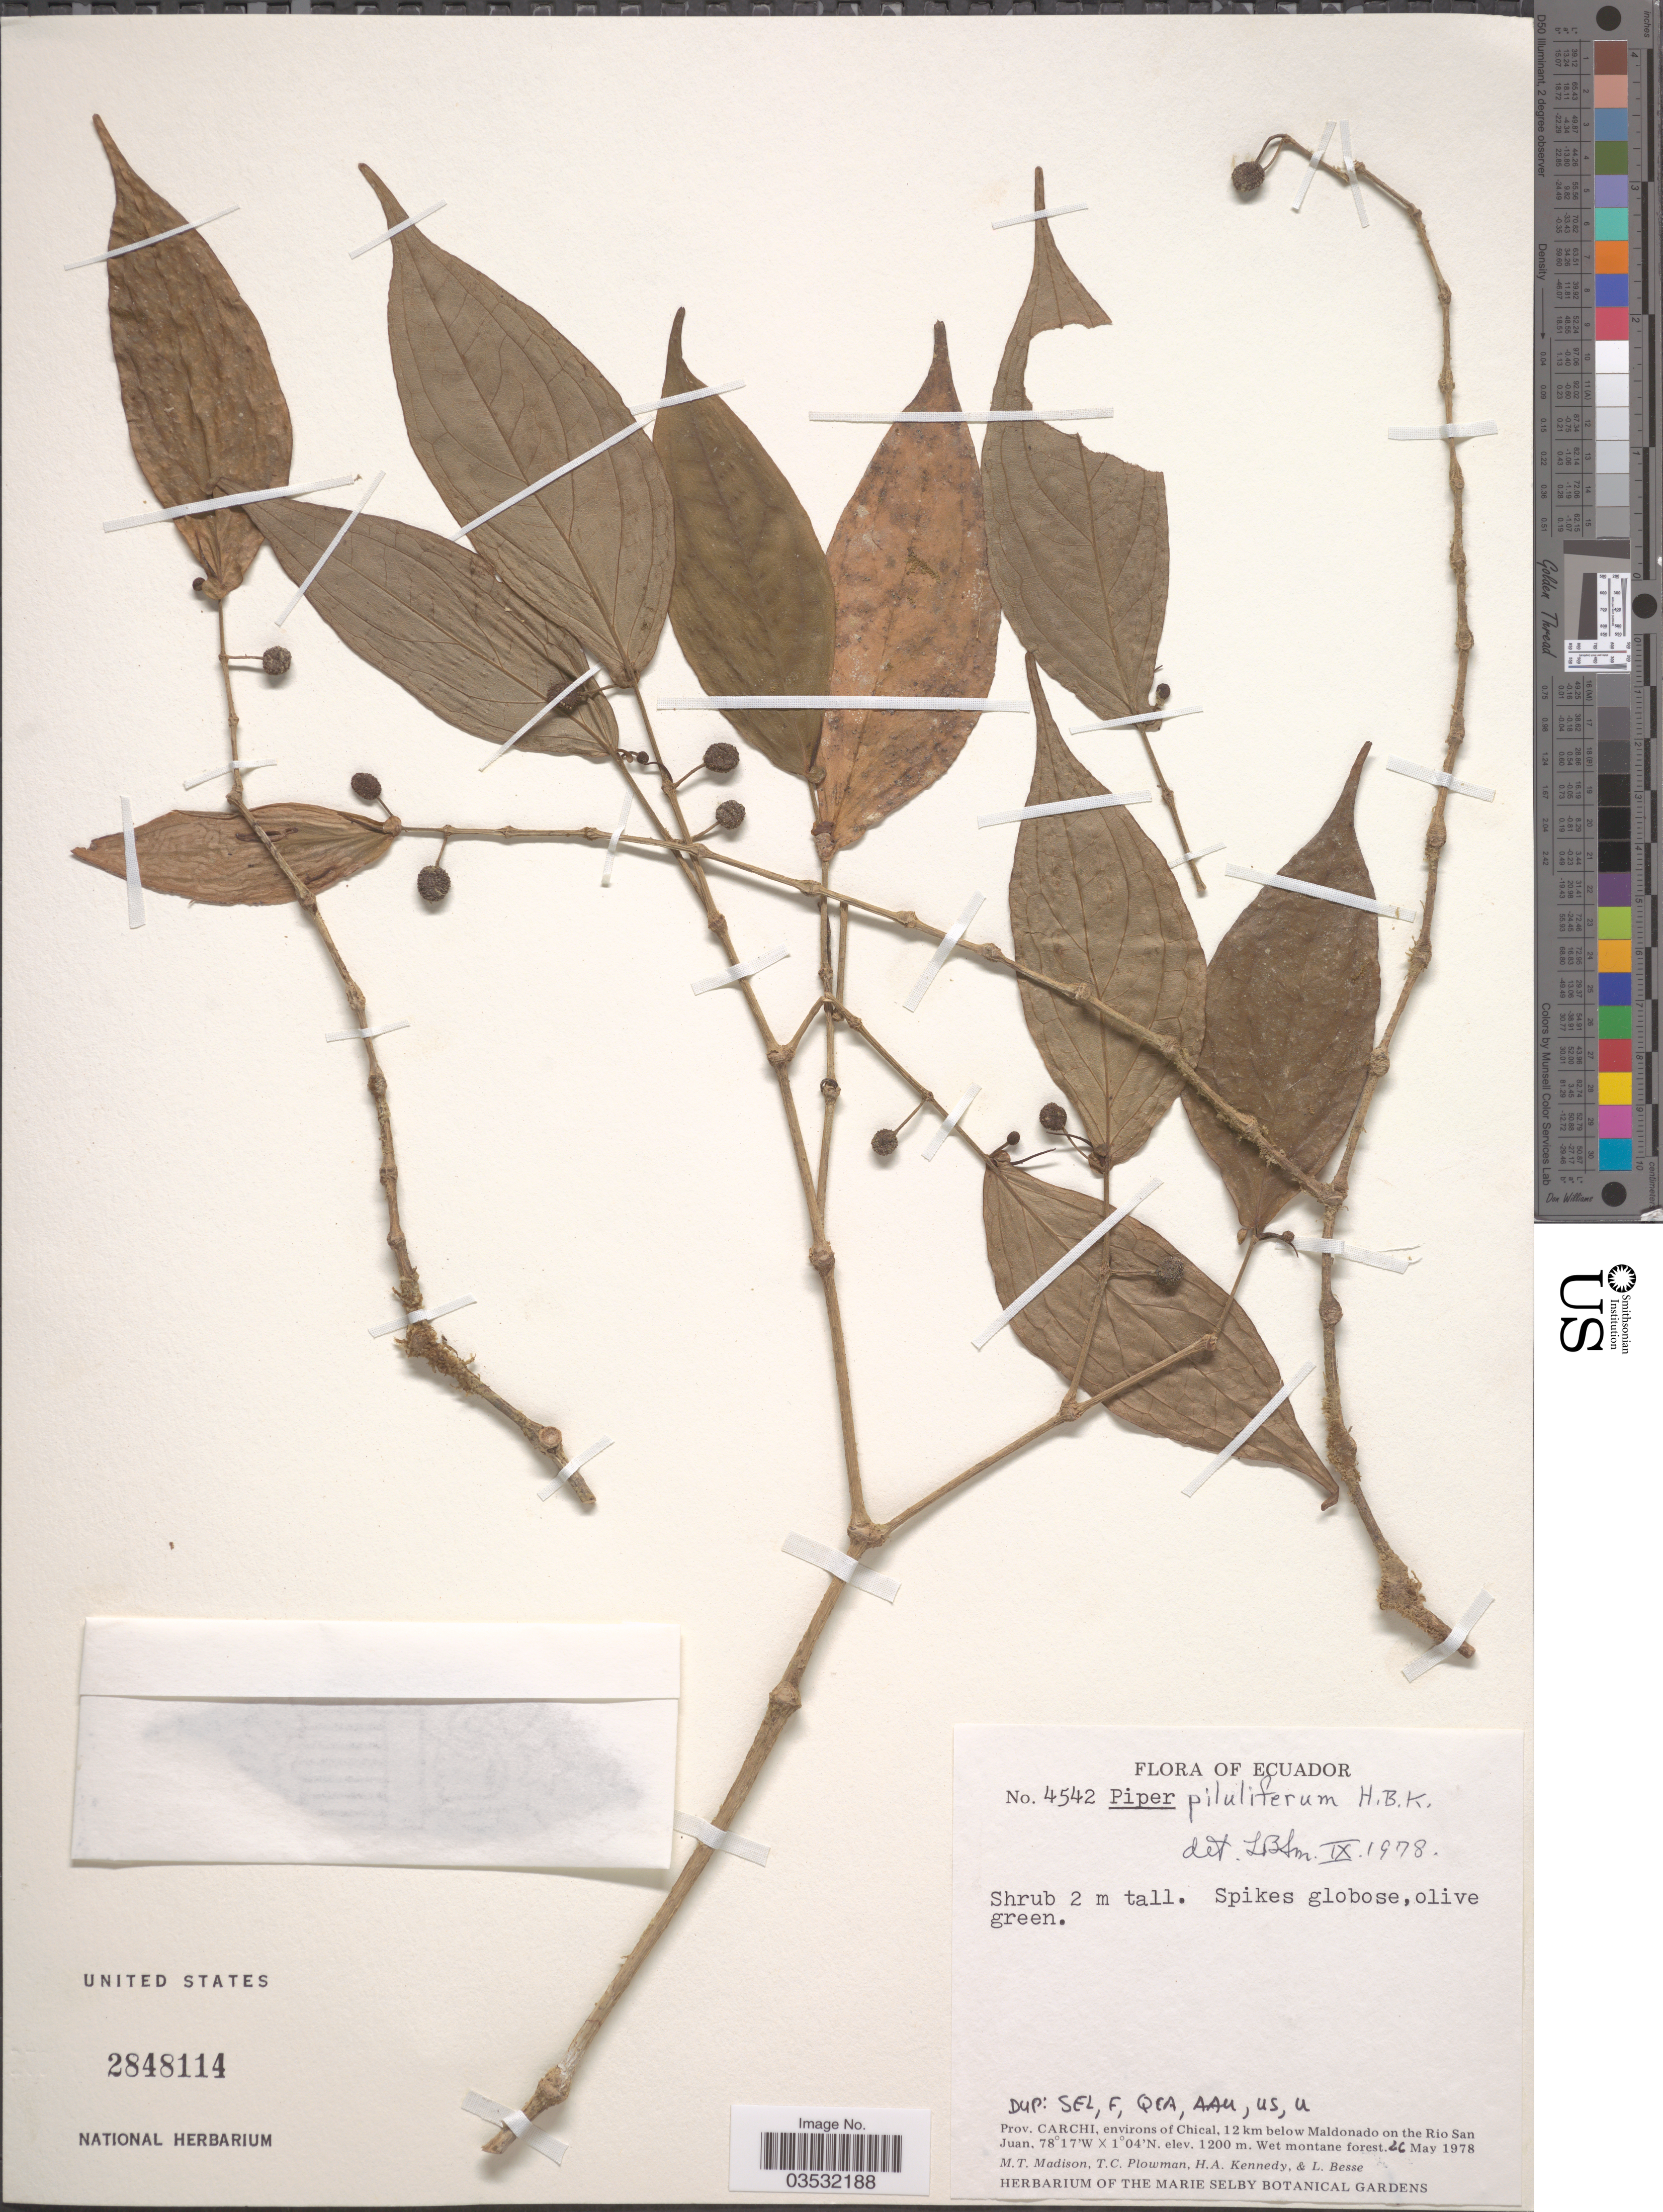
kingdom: Plantae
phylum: Tracheophyta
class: Magnoliopsida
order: Piperales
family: Piperaceae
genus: Piper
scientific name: Piper piluliferum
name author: Kunth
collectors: M. T. Madison, T. Plowman, H. Kennedy & L. Besse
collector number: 4542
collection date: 1978-05-26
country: Ecuador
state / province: Carchi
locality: Environs of Chical, 12 km below Maldonado on the Rio San Juan.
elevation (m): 1200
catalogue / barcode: US 2848114